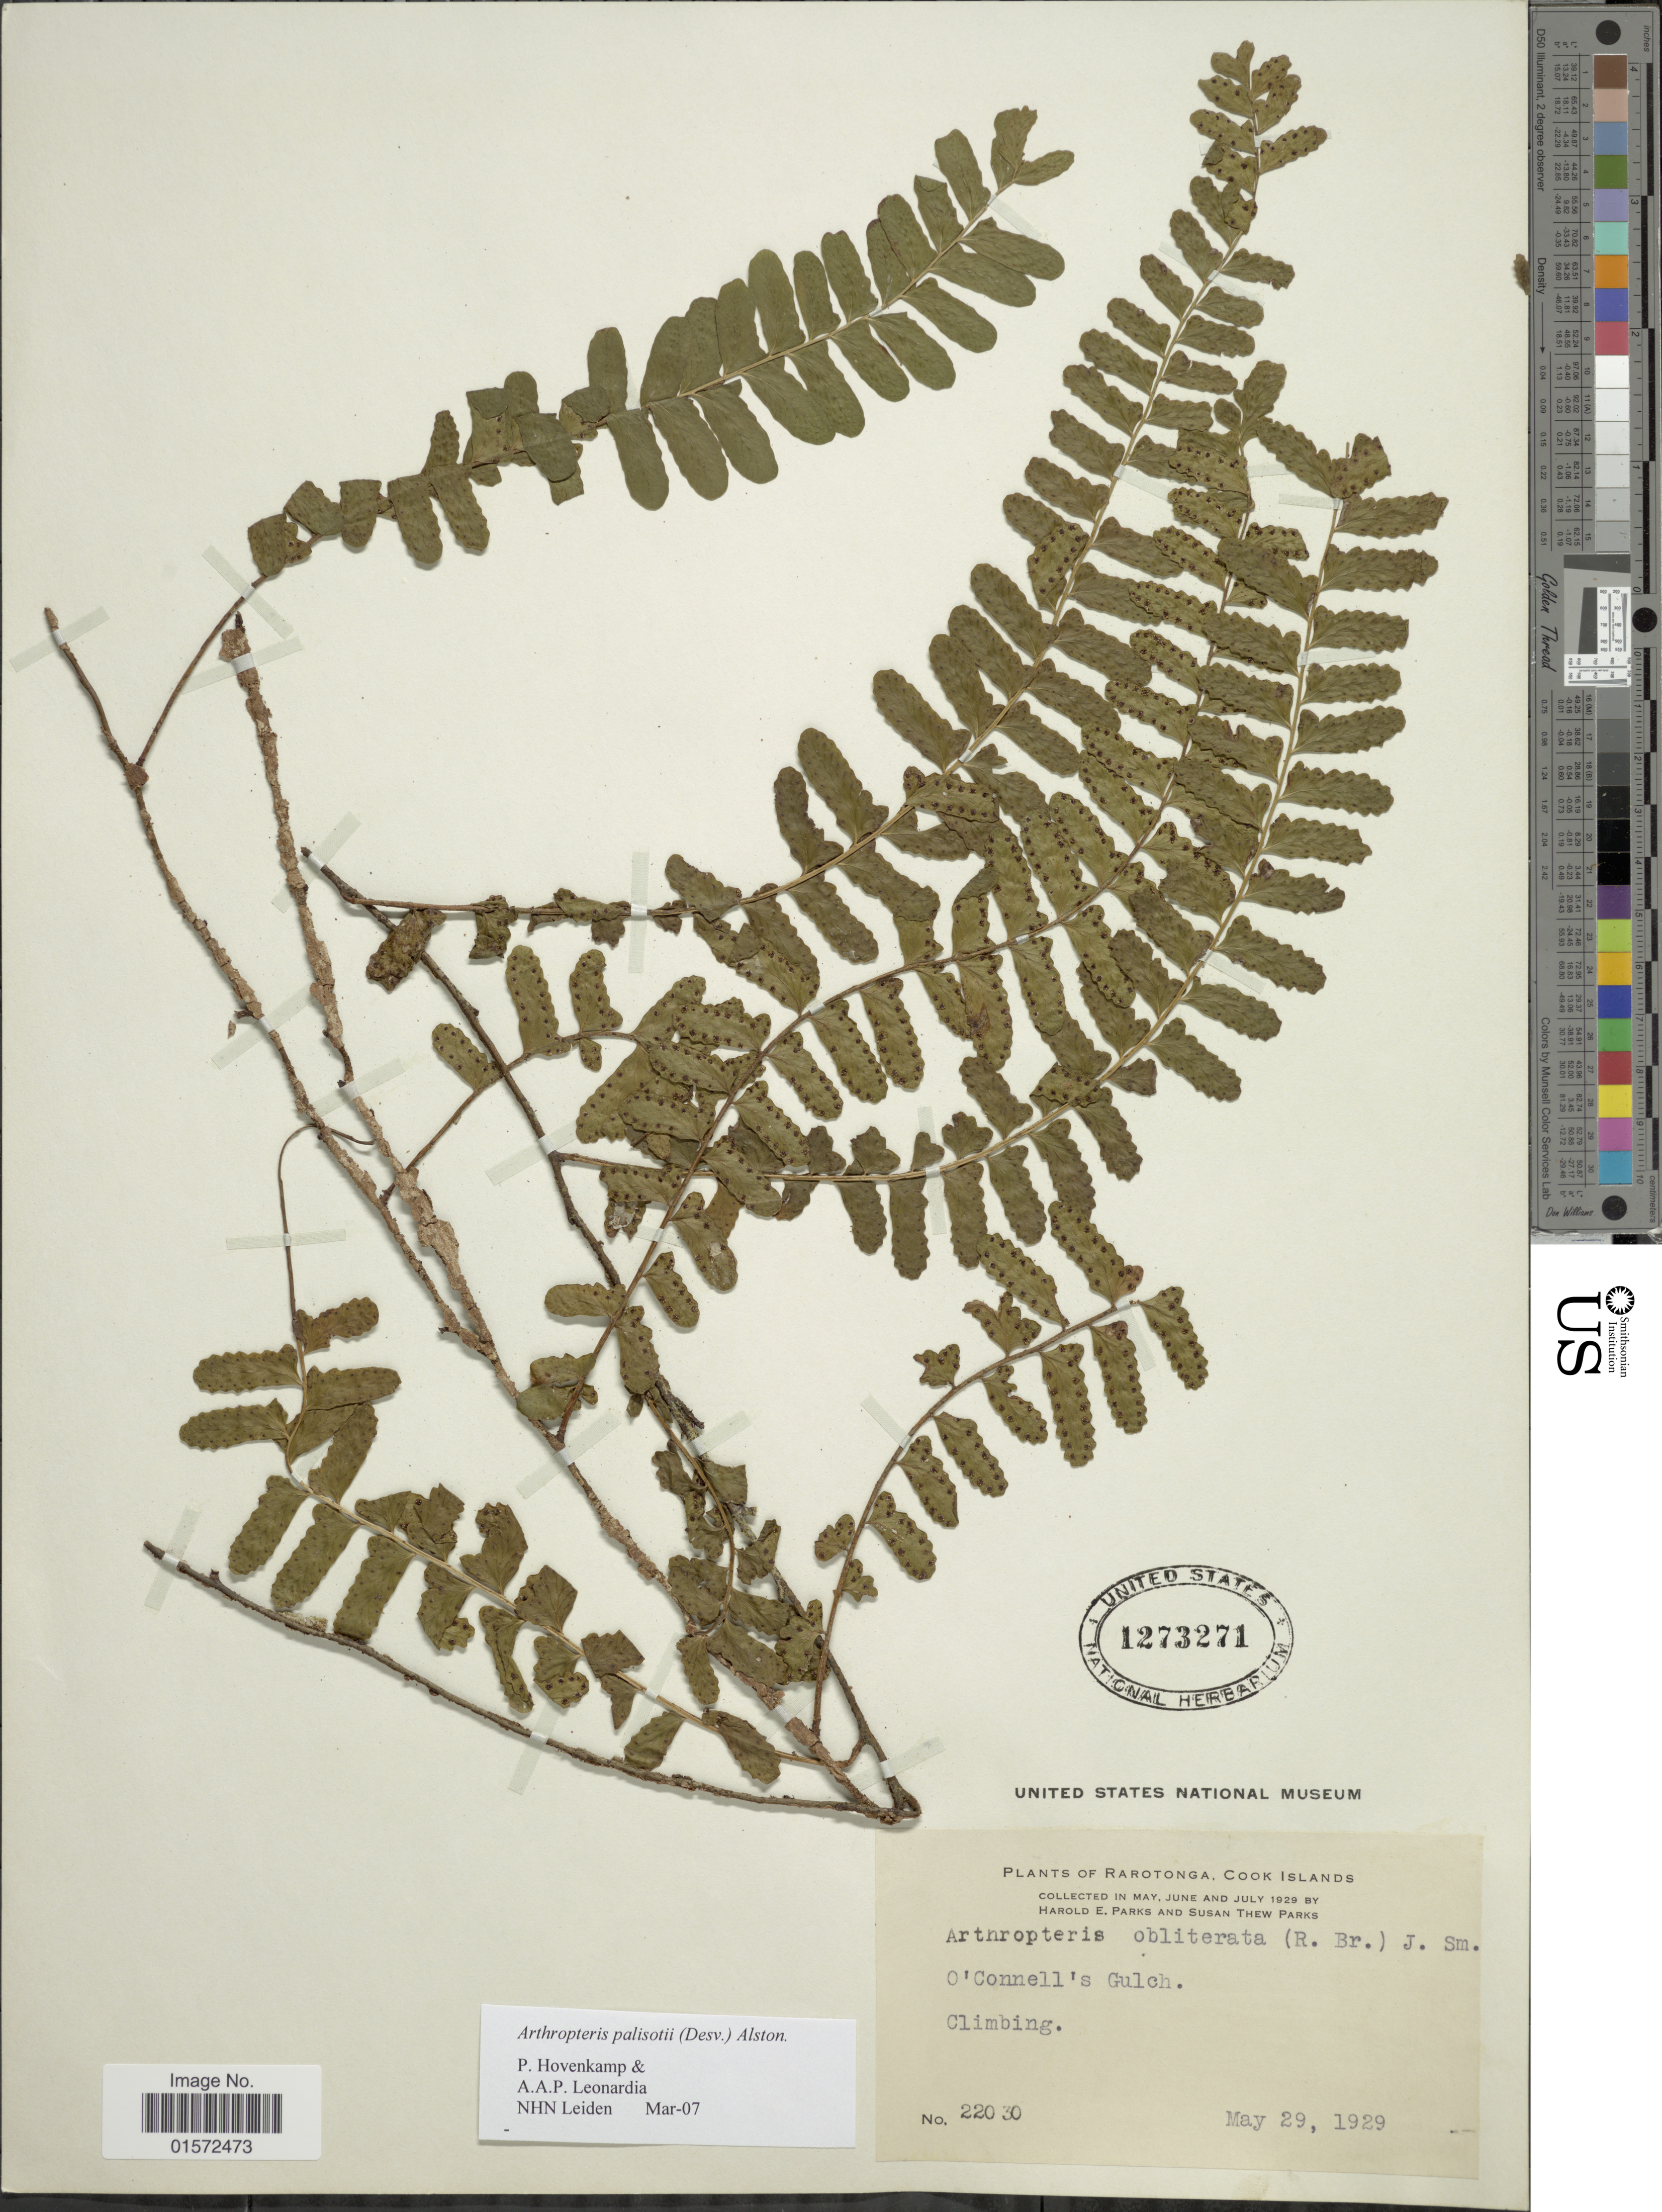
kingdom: Plantae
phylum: Tracheophyta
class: Polypodiopsida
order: Polypodiales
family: Tectariaceae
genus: Arthropteris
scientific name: Arthropteris palisotii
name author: (Desv.) Alston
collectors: H. E. Parks & S. Parks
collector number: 22030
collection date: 1929-05-29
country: Cook Islands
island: Rarotonga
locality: Rarotonga, O'Connell's Gulch.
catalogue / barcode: US 1273271